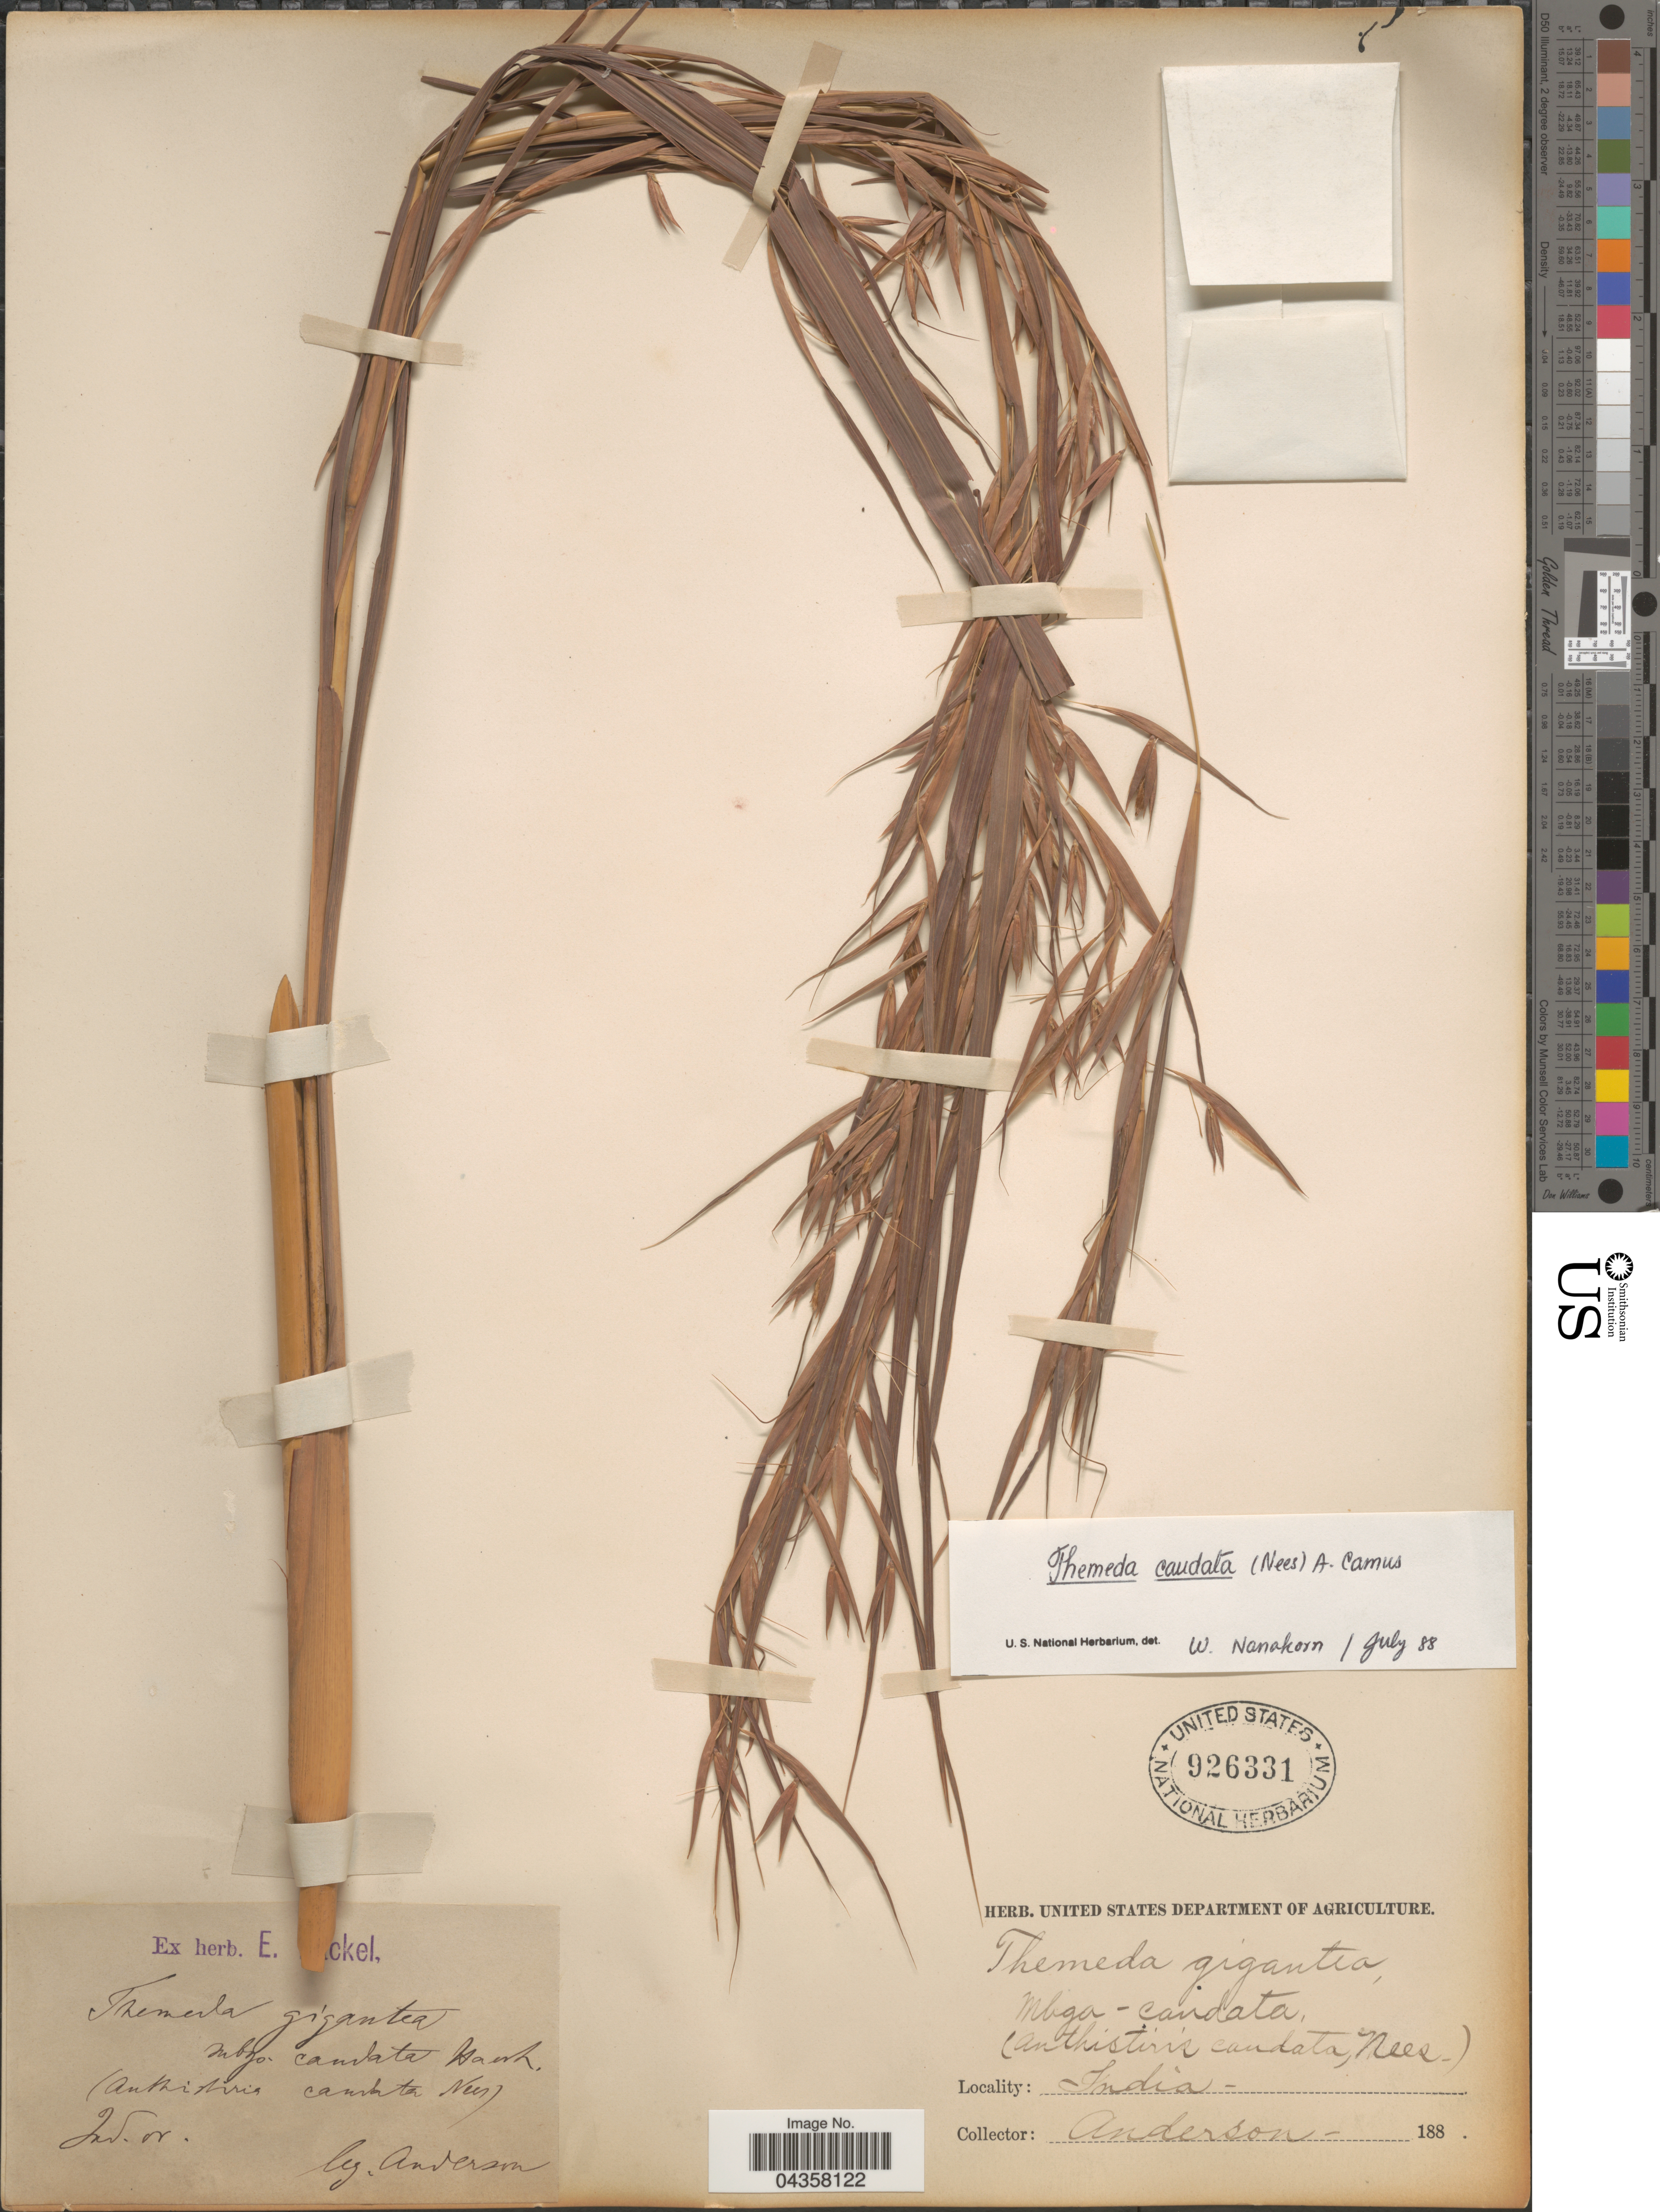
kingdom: Plantae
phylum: Tracheophyta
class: Liliopsida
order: Poales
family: Poaceae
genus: Themeda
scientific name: Themeda caudata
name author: (Nees ex Hook. & Arn.) A. Camus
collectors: -- Anderson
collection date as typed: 188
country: India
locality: Ind. or.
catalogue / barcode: US 926331